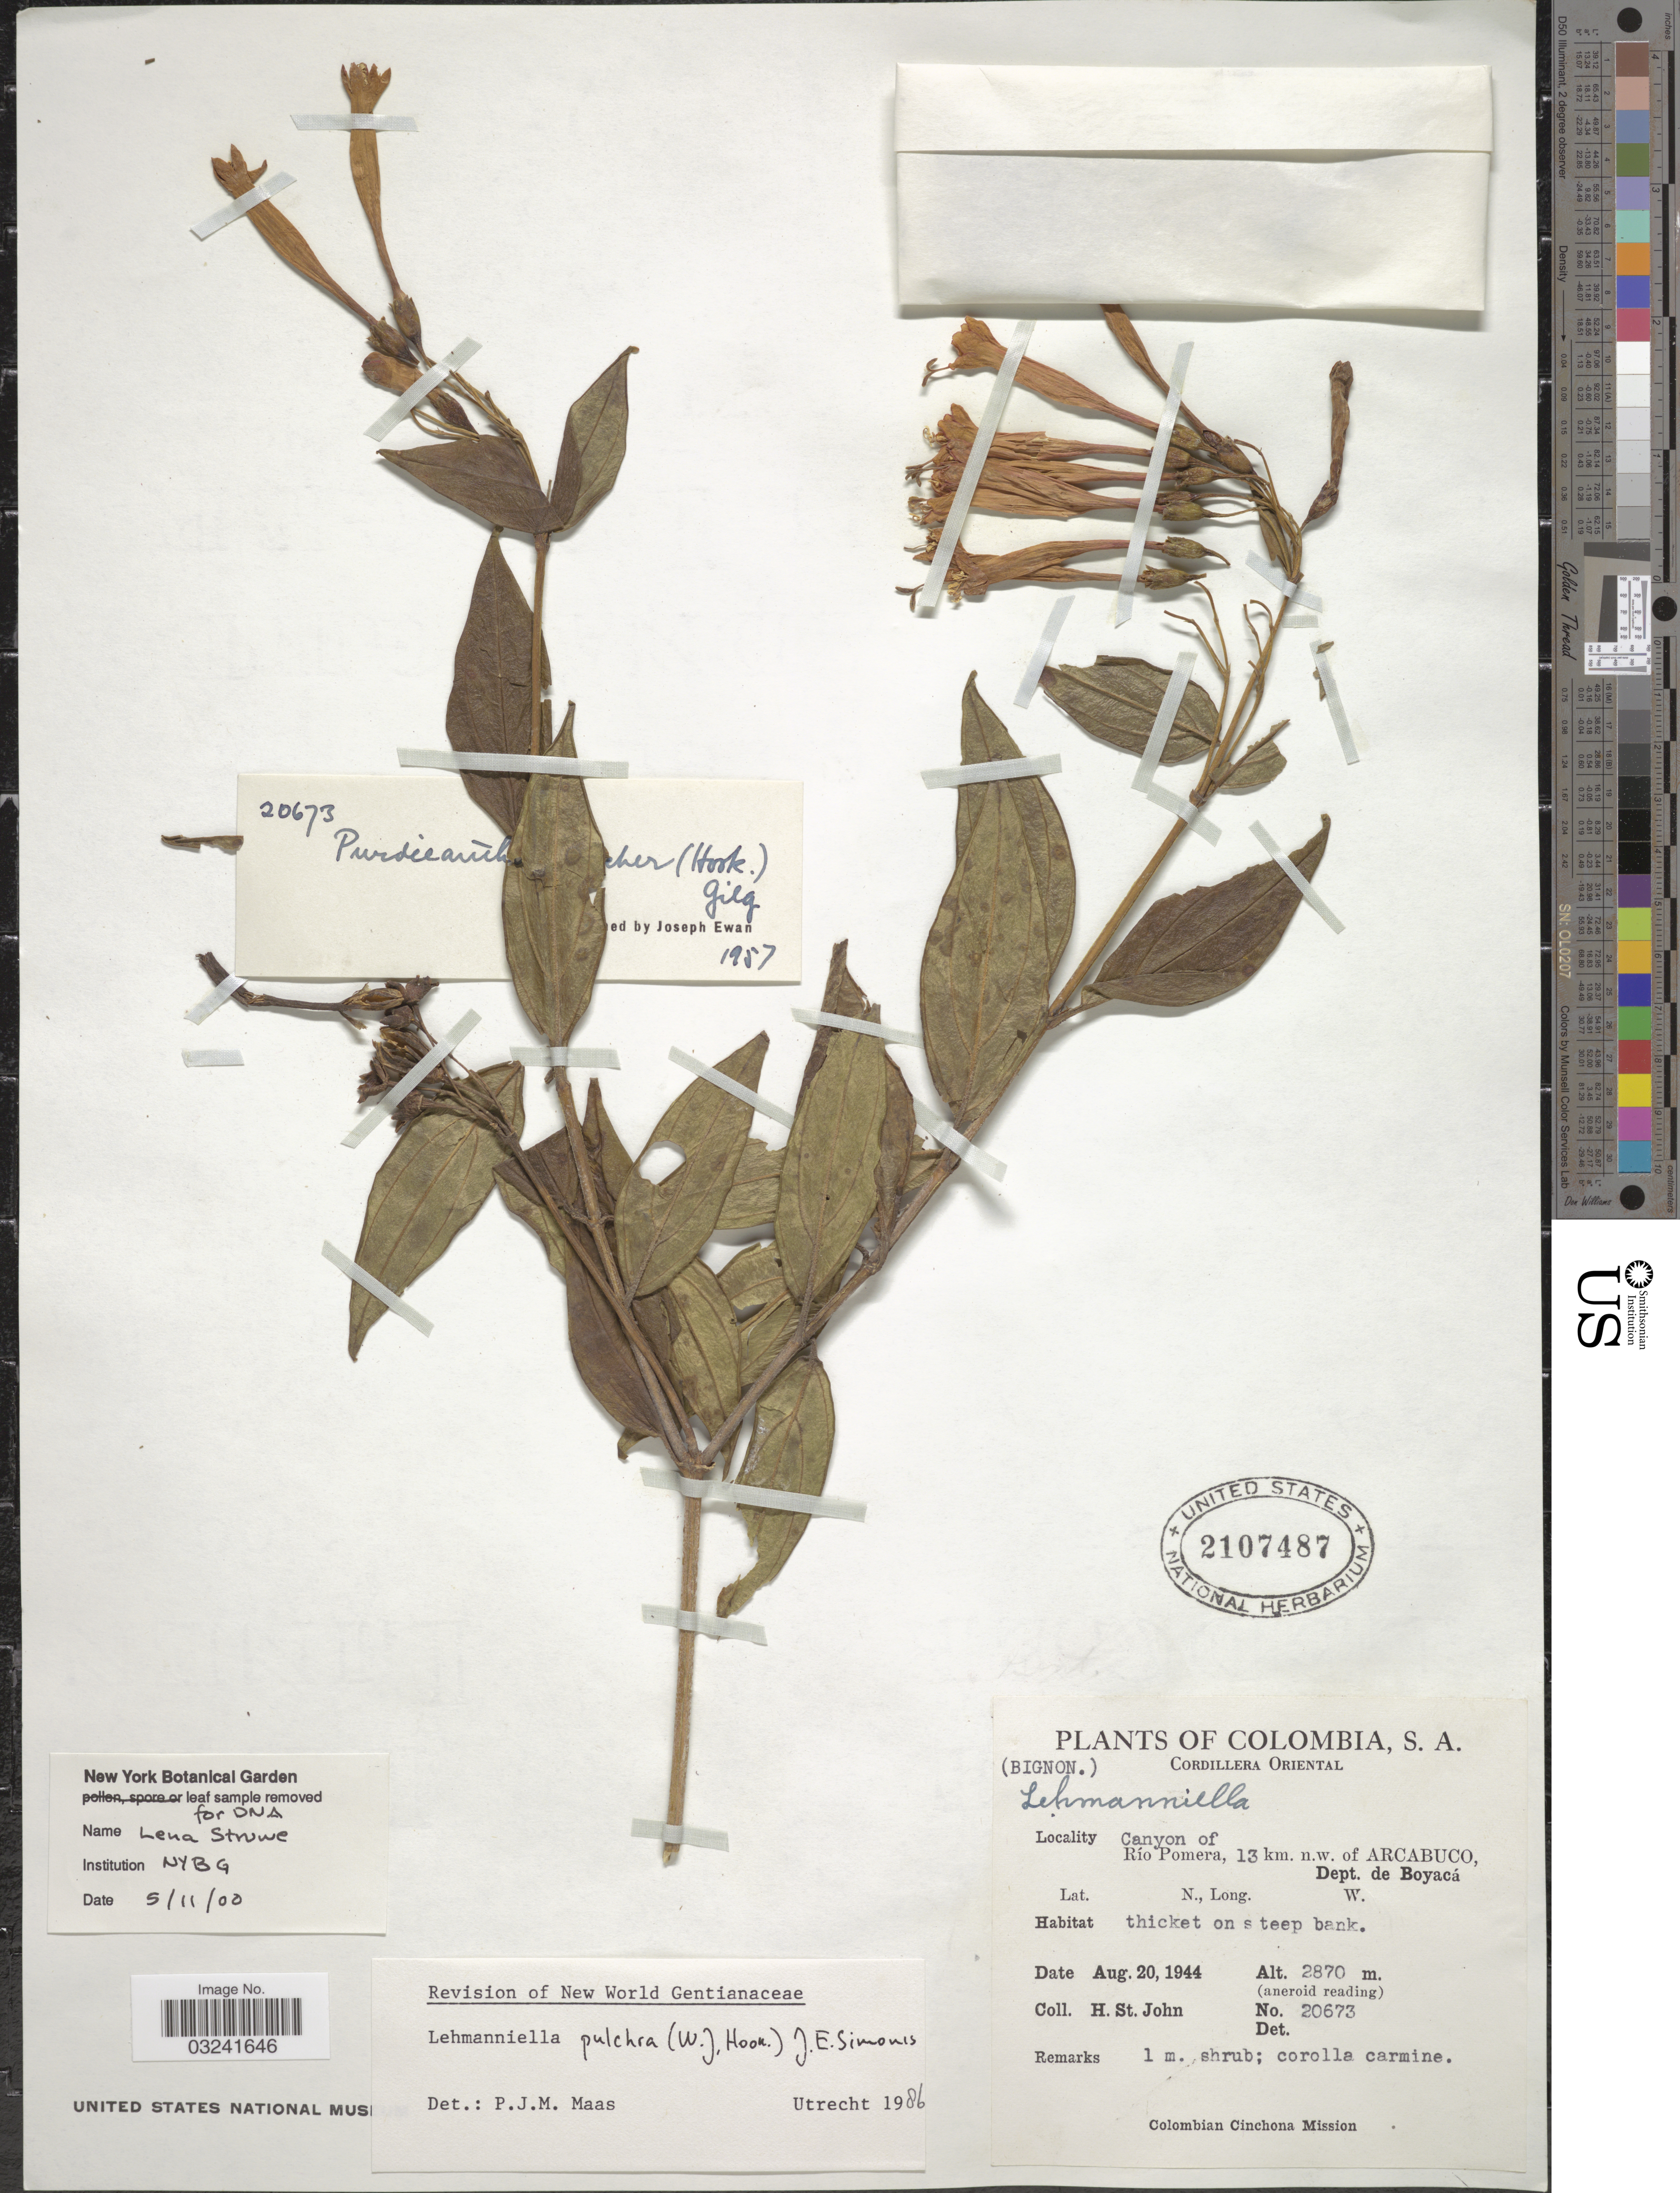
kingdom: Plantae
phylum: Tracheophyta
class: Magnoliopsida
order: Gentianales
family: Gentianaceae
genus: Lehmanniella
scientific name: Lehmanniella pulchra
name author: (Hook.) J.E. Simonis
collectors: H. St. John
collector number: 20673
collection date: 1944-08-20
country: Colombia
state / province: Boyacá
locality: Cordillera Oriental, Canyon of Río Pomera, 13 km. n.w. of Arcabuco, Dept. de Boyacá.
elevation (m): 2870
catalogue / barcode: US 2107487